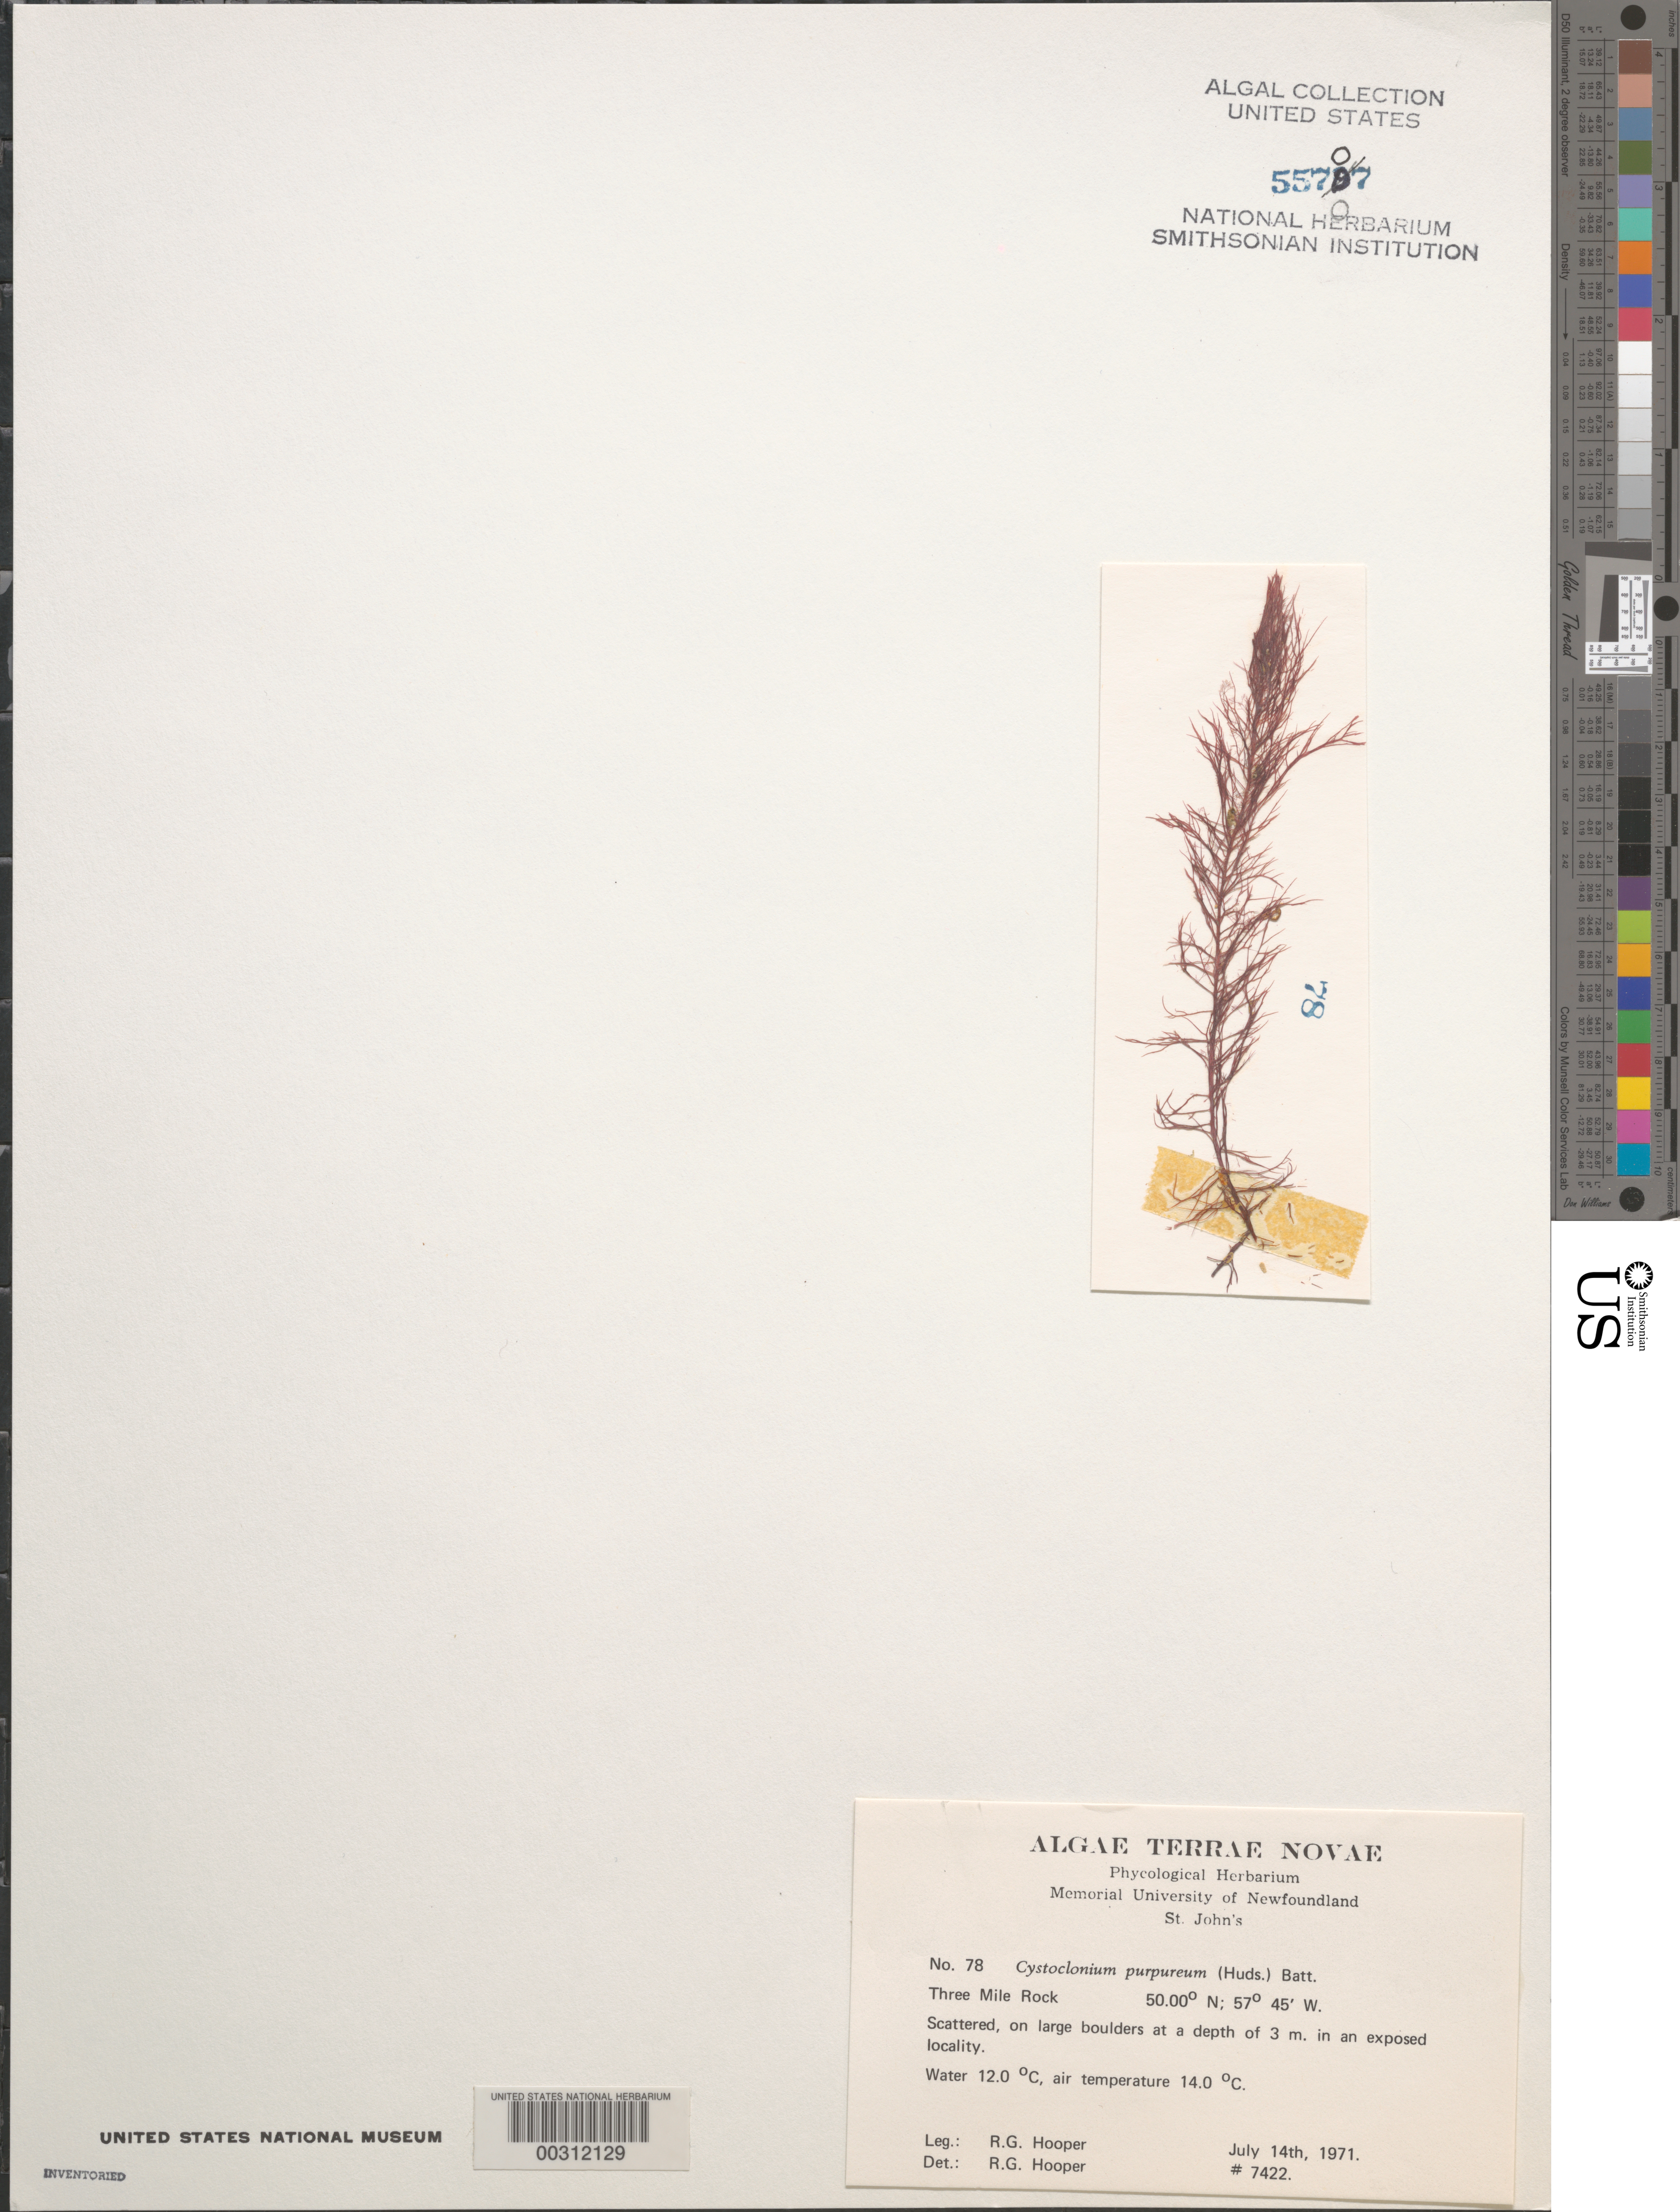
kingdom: Plantae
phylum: Rhodophyta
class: Florideophyceae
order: Gigartinales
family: Cystocloniaceae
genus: Cystoclonium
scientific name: Cystoclonium purpureum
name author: (Huds.) Batters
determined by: Hooper, R. G.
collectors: R. G. Hooper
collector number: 7422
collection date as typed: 14 Jul 1971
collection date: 1971-07-14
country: Canada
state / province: Newfoundland and Labrador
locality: Three Mile Rock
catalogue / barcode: US 55707